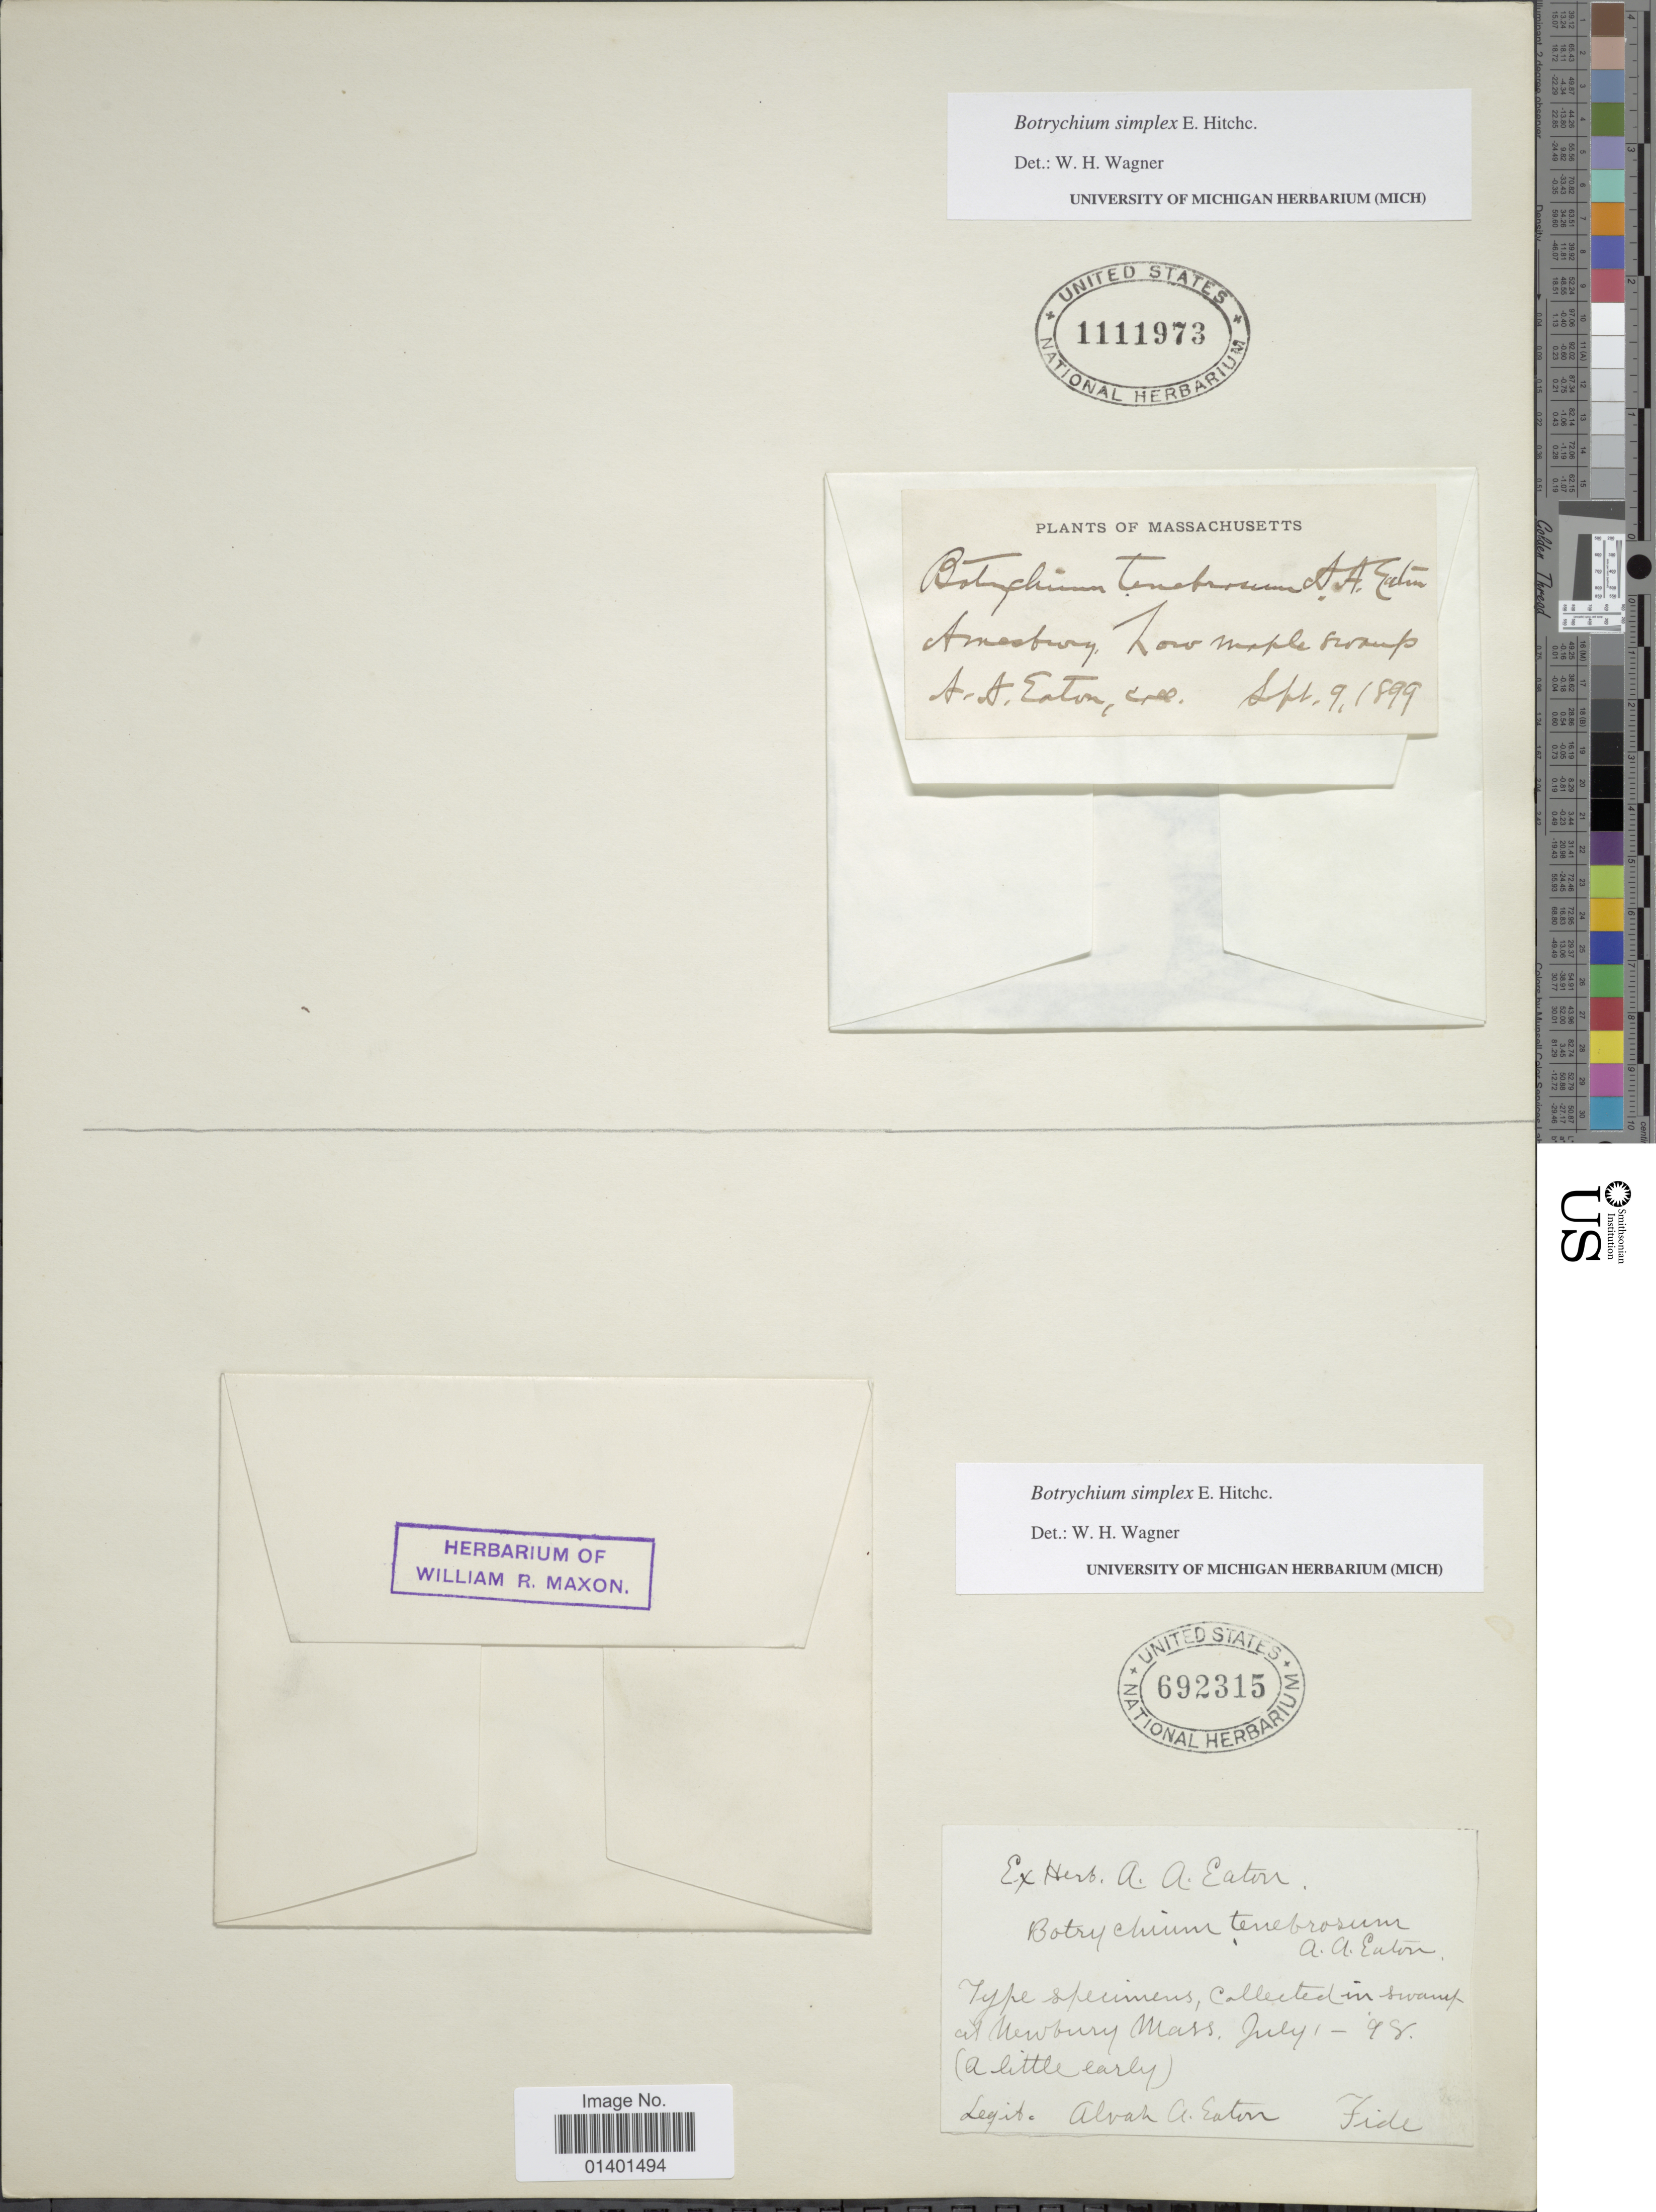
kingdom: Plantae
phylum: Tracheophyta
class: Polypodiopsida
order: Ophioglossales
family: Ophioglossaceae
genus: Botrychium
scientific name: Botrychium simplex var. tenebrosum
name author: (A.A. Eaton) R.T. Clausen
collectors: A. A. Eaton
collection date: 1899-09-09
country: United States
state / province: Massachusetts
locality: Amesbury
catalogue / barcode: US 1111973-2